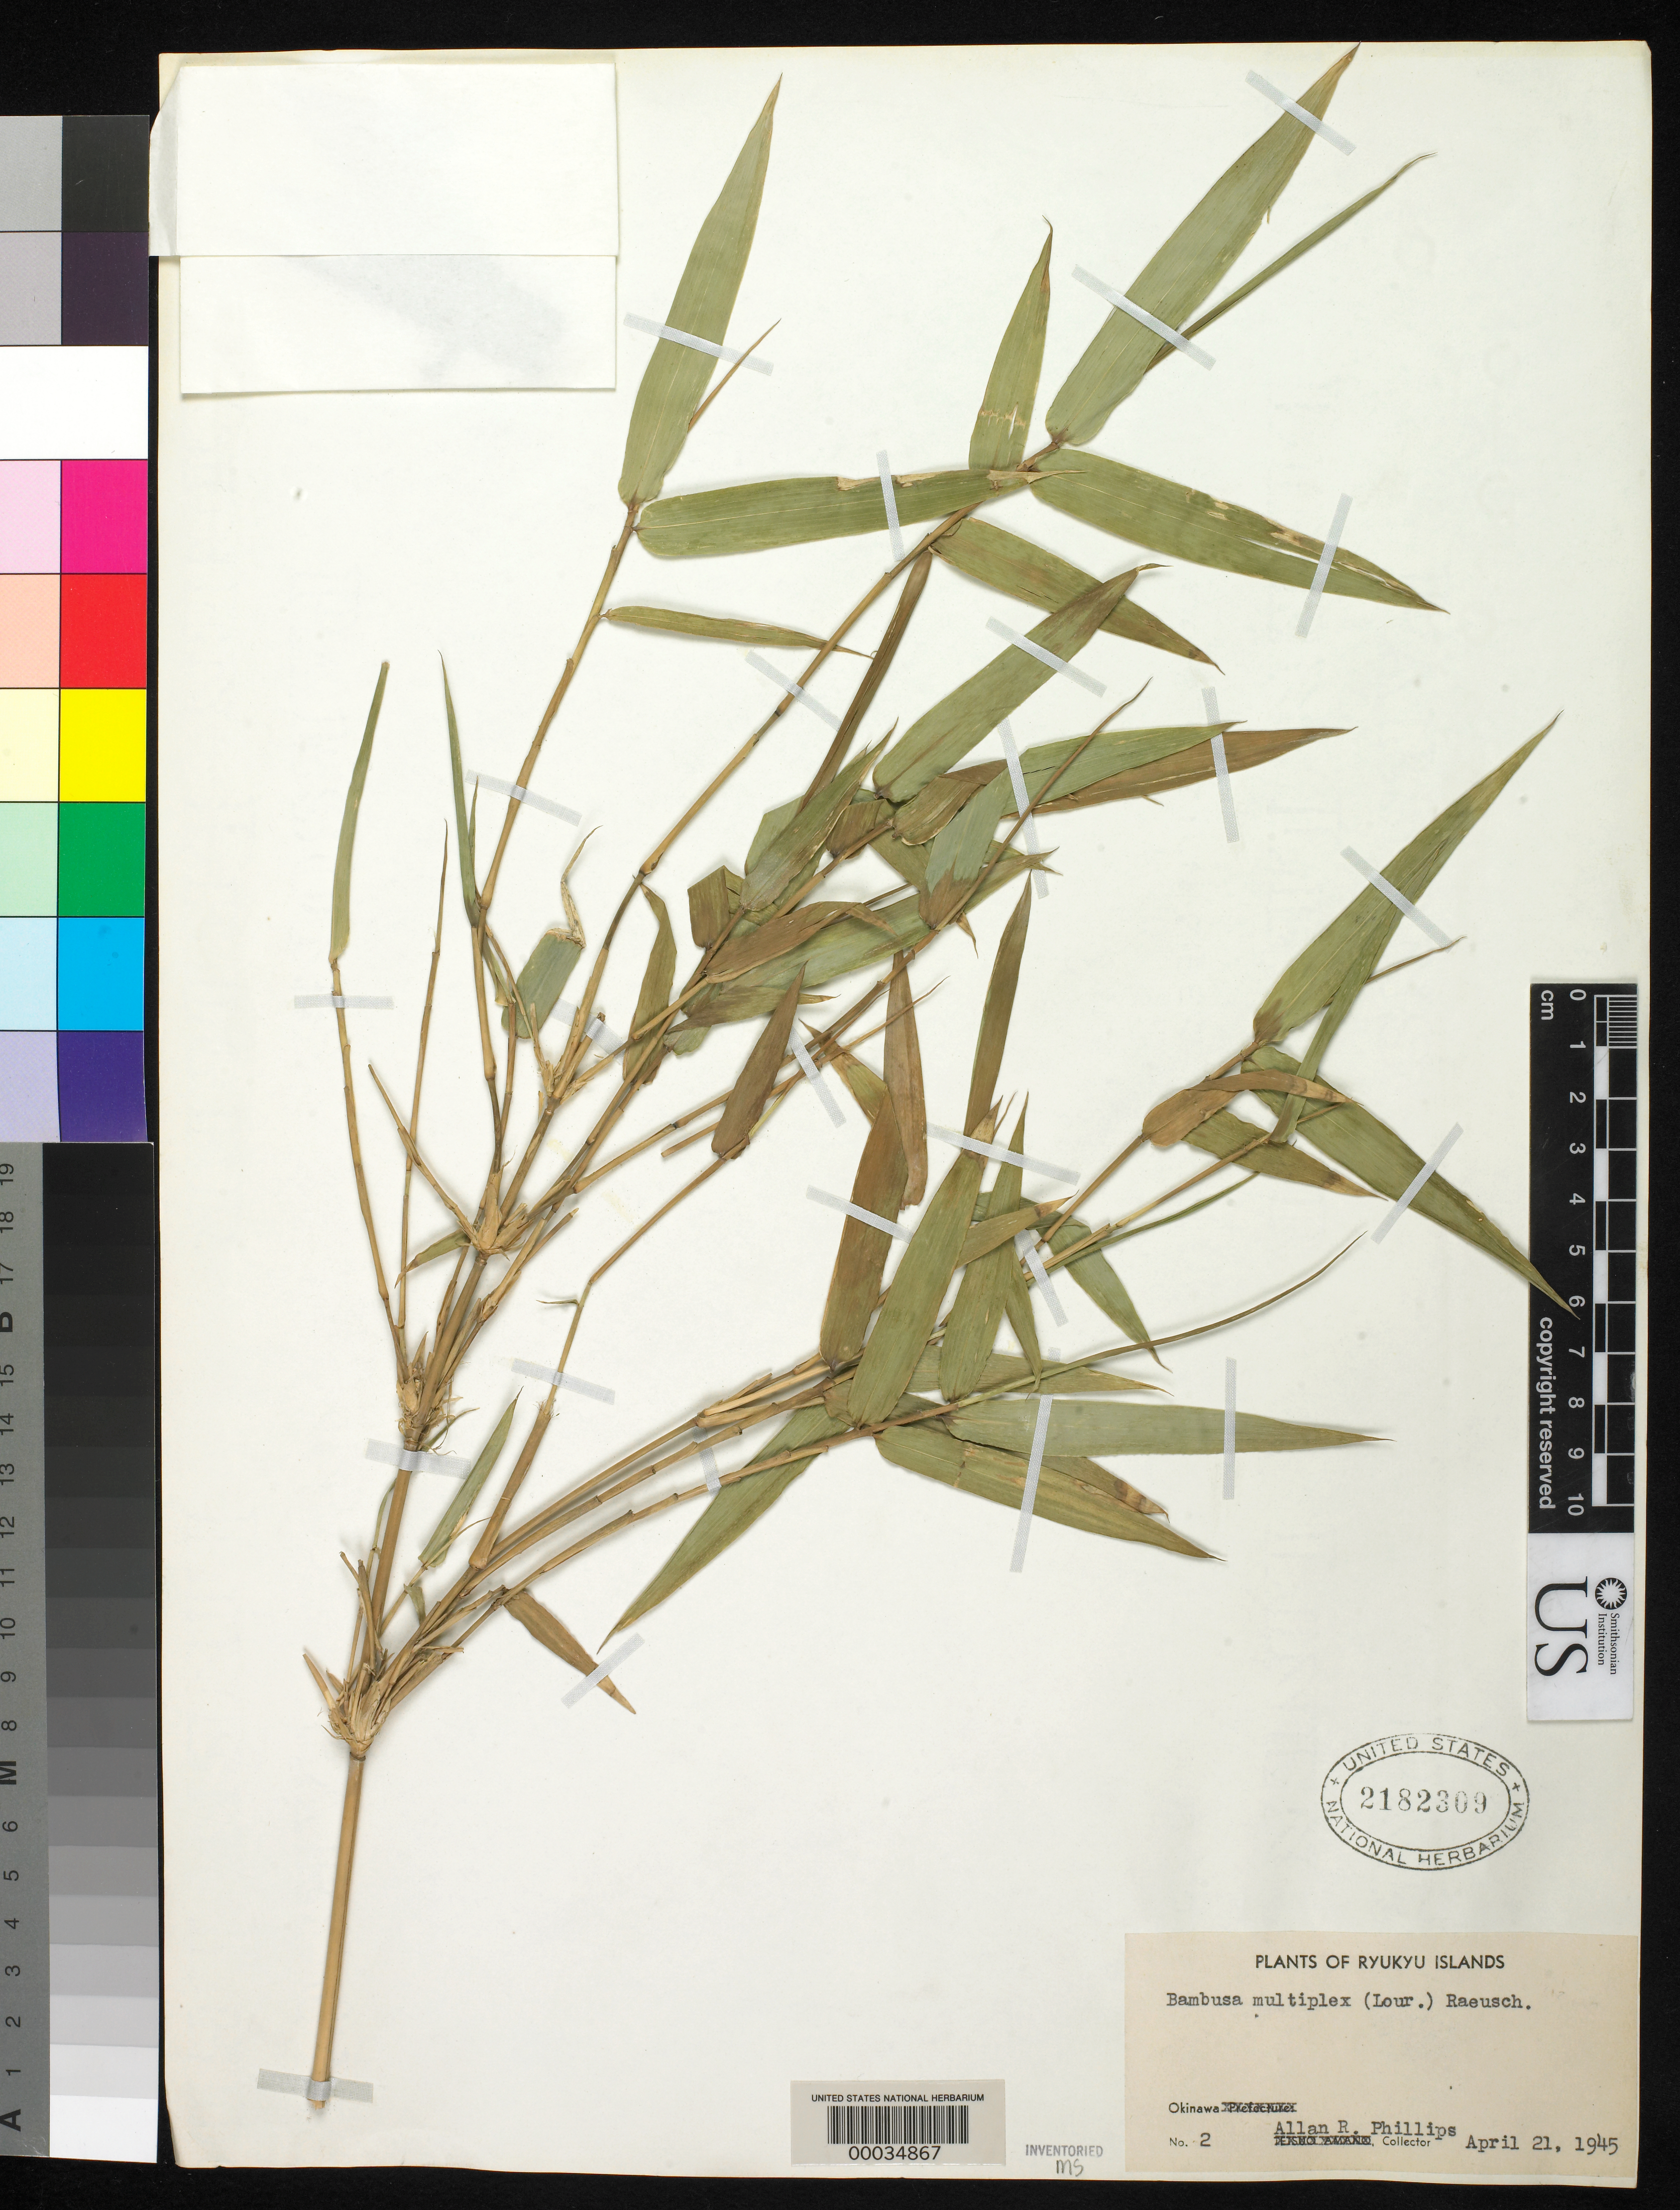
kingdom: Plantae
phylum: Tracheophyta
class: Liliopsida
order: Poales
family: Poaceae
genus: Bambusa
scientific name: Bambusa glaucescens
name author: (Willd.) Merr.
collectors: A. R. Phillips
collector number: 2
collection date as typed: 21 Apr 1945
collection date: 1945-04-21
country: Japan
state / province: Okinawa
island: Ryukyu Is.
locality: Okinawa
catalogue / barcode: US 2182309